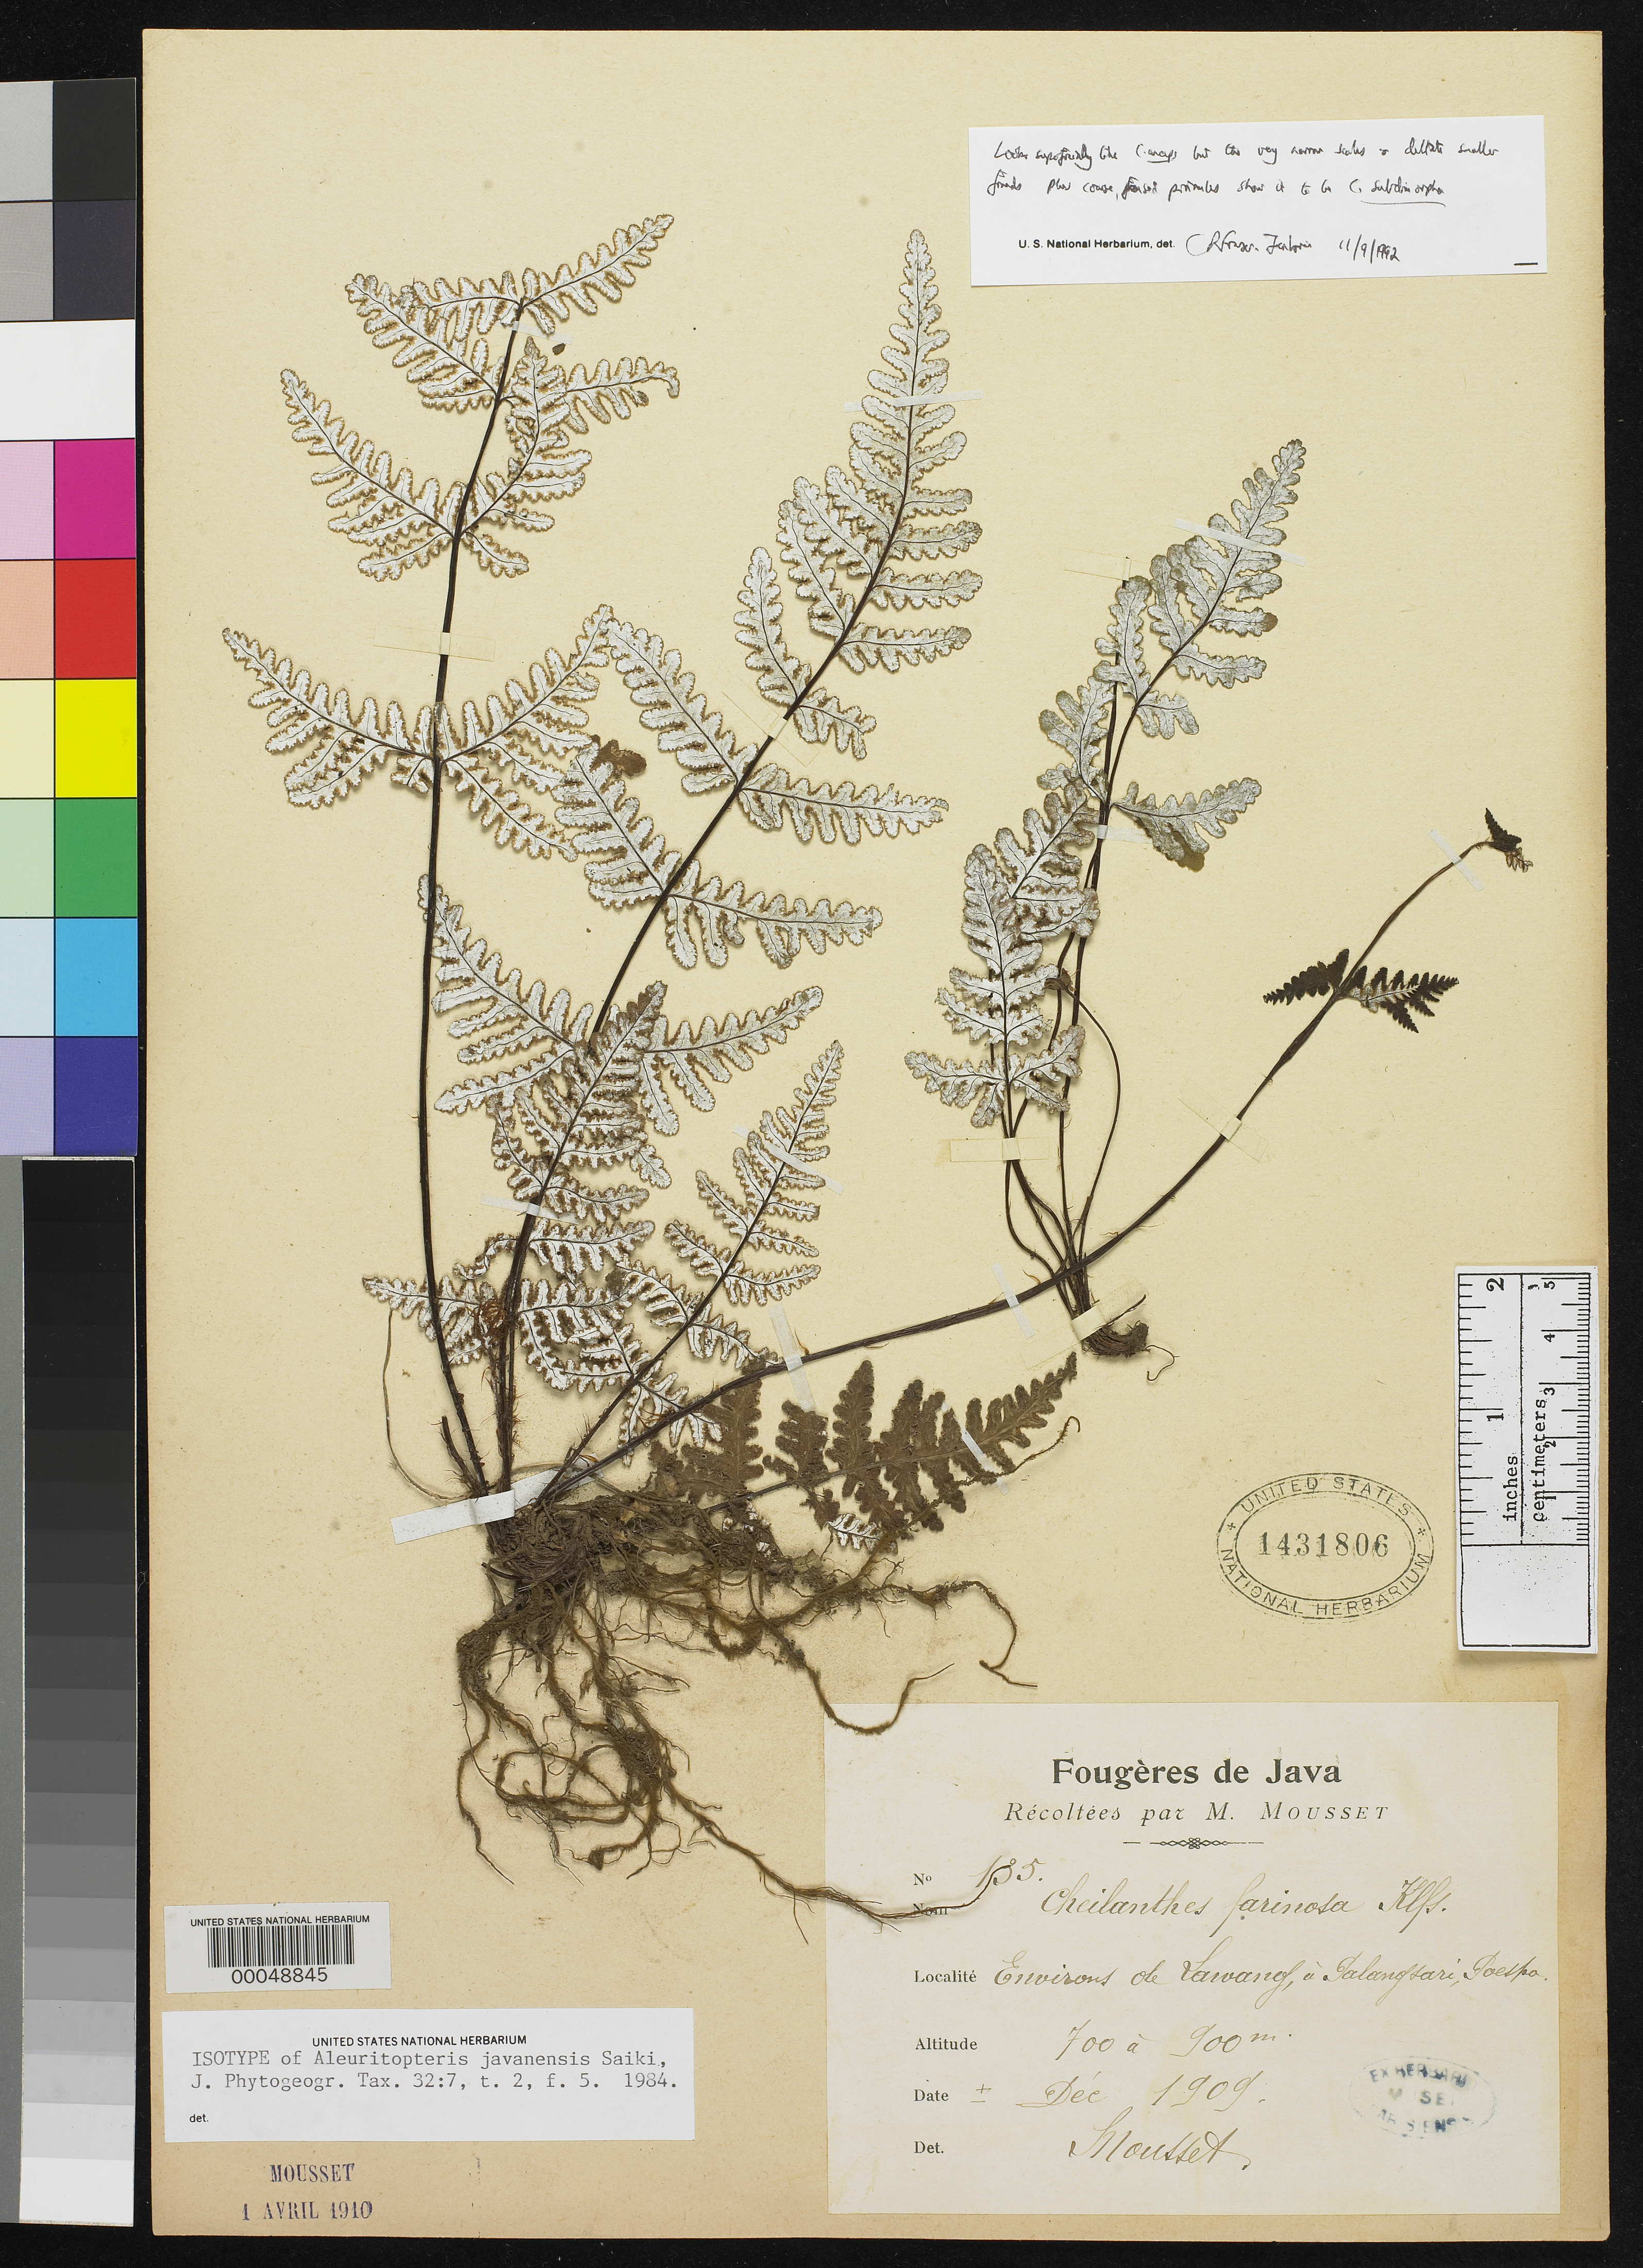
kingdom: Plantae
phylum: Tracheophyta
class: Polypodiopsida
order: Polypodiales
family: Pteridaceae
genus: Aleuritopteris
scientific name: Aleuritopteris javanensis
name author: Saiki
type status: Isotype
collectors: J. Mousset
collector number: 135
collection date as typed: Dec 1909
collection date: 1909-12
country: Indonesia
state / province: Java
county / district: Jawa Timur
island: Java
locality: Poespa, Palangsari, near Lawang.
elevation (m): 700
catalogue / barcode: US 1431806